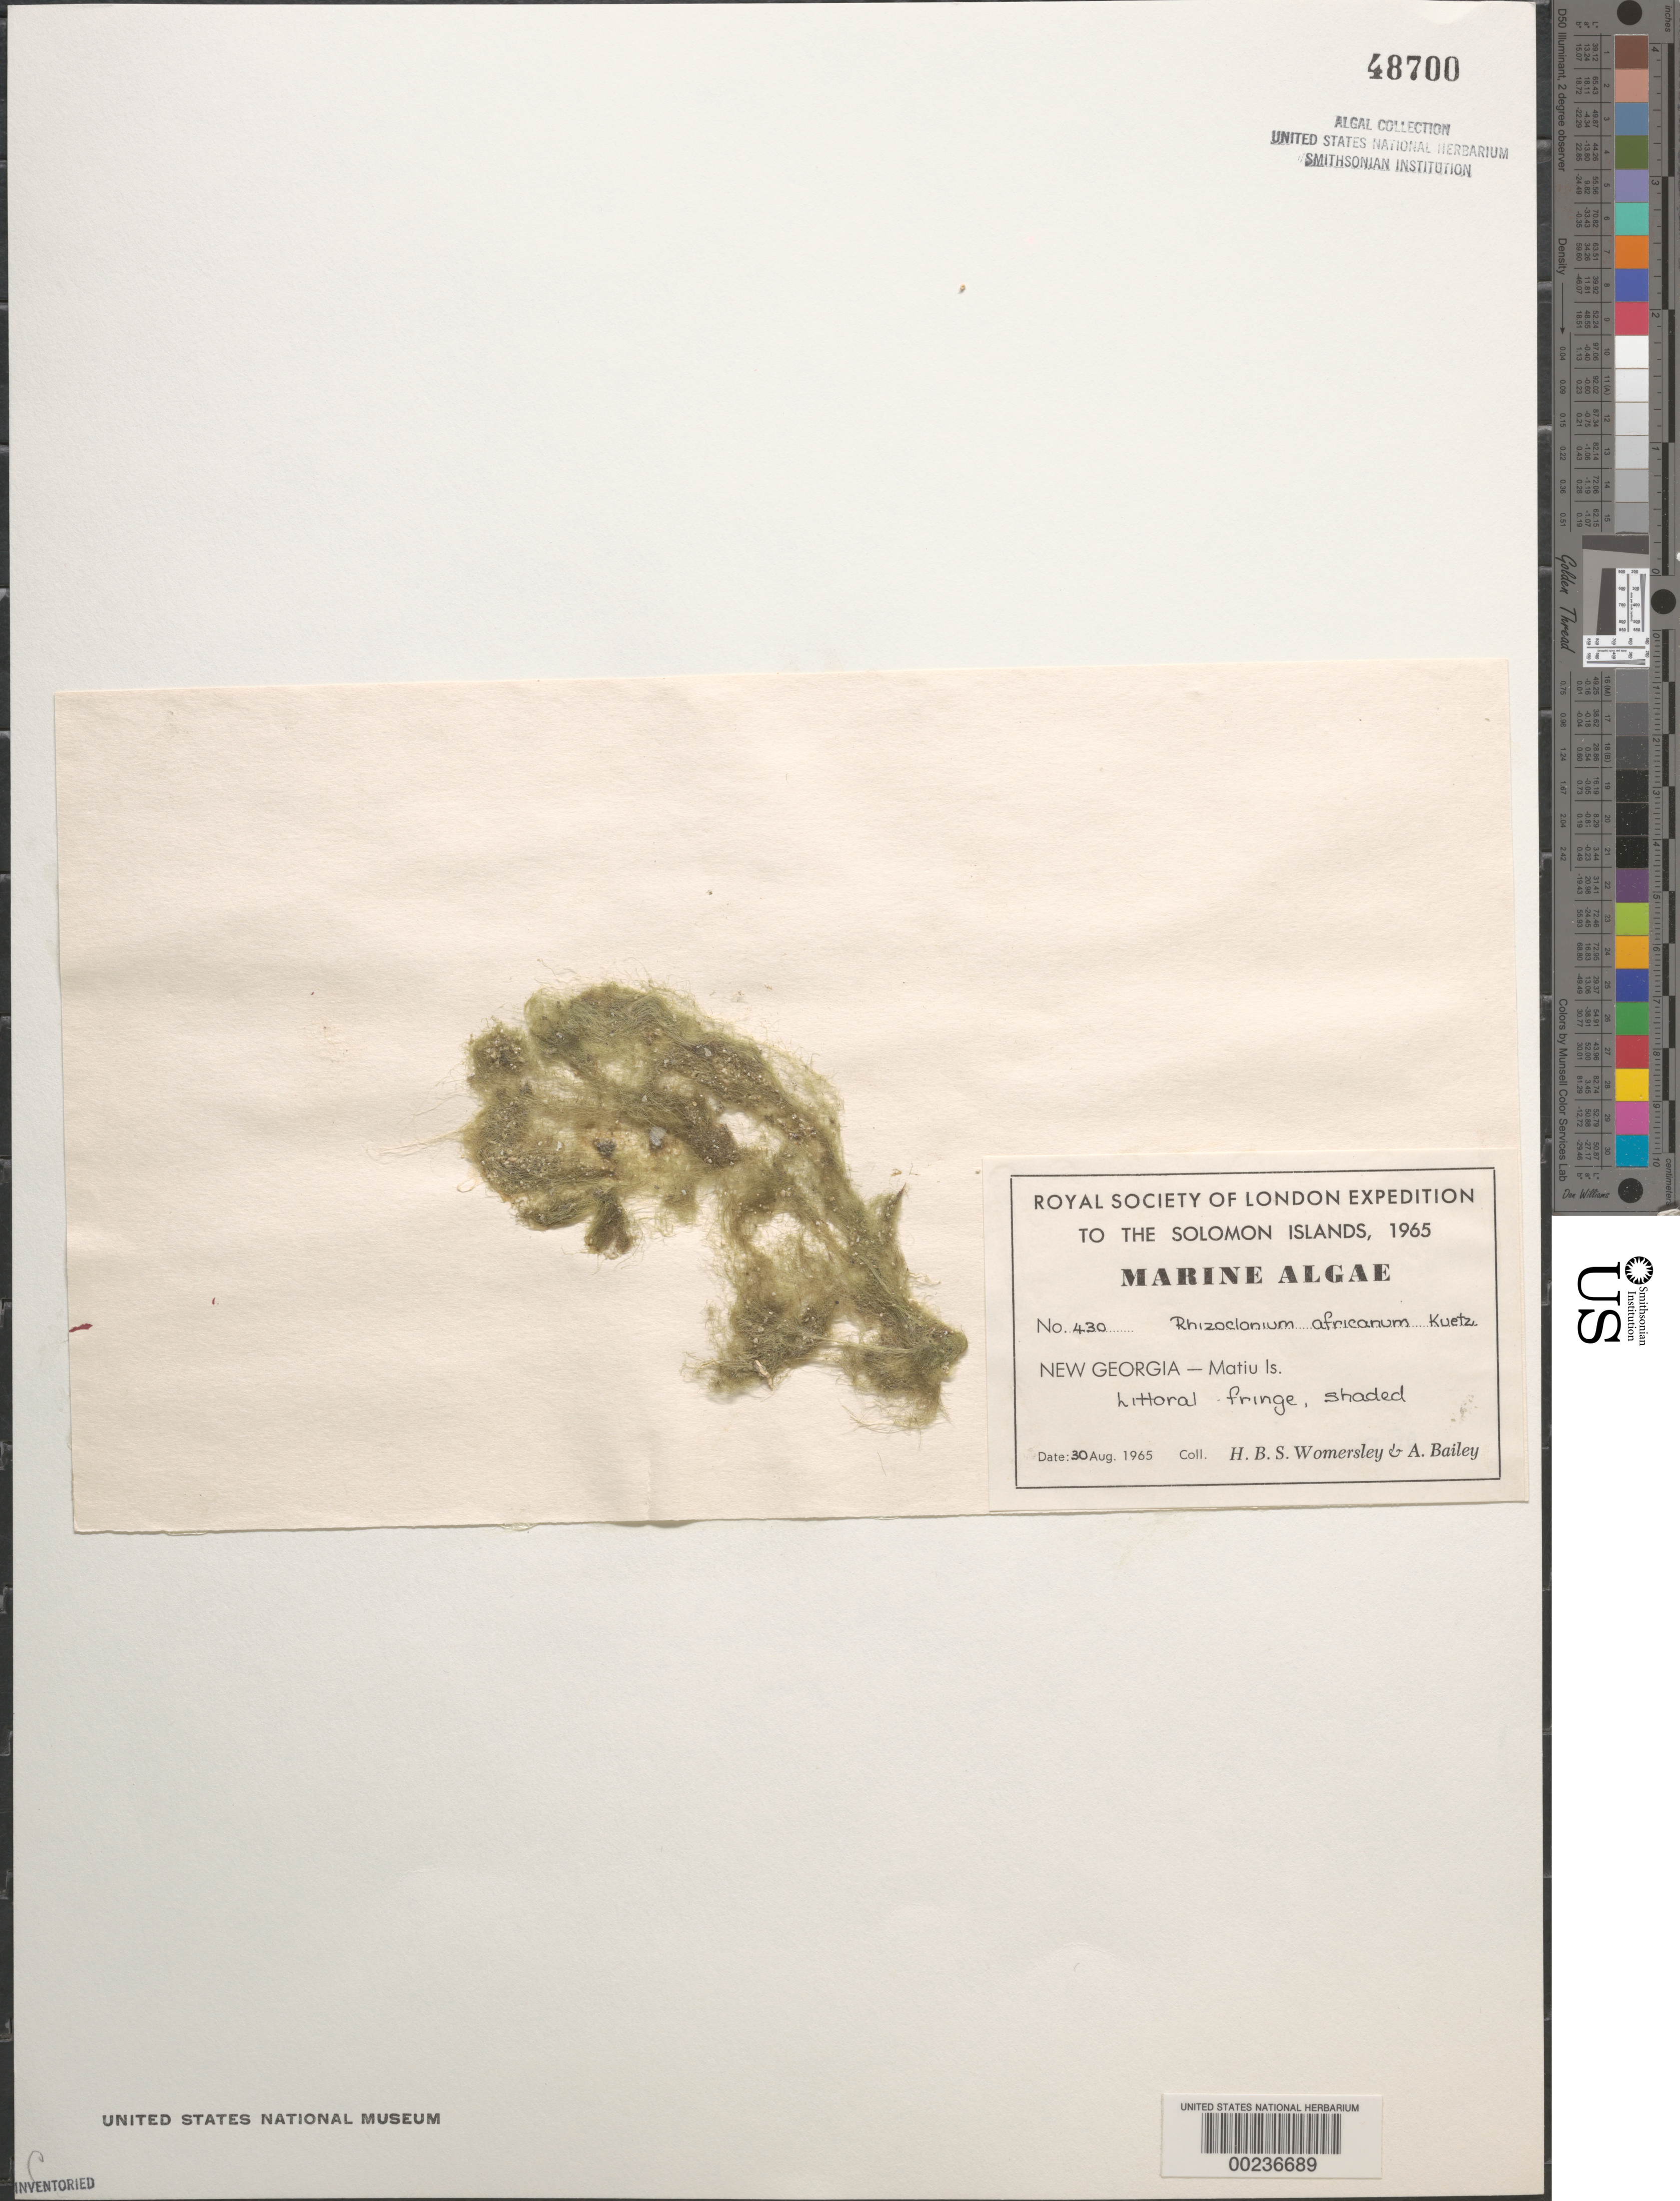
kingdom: Plantae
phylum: Chlorophyta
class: Ulvophyceae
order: Cladophorales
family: Cladophoraceae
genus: Pseudorhizoclonium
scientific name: Pseudorhizoclonium africanum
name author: (Kütz.) C. Boedeker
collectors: H. B. S. Womersley & A. Bailey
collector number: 430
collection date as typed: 30 Aug 1965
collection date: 1965-08-30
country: Solomon Islands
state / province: Western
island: Matiu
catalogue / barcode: US 48700